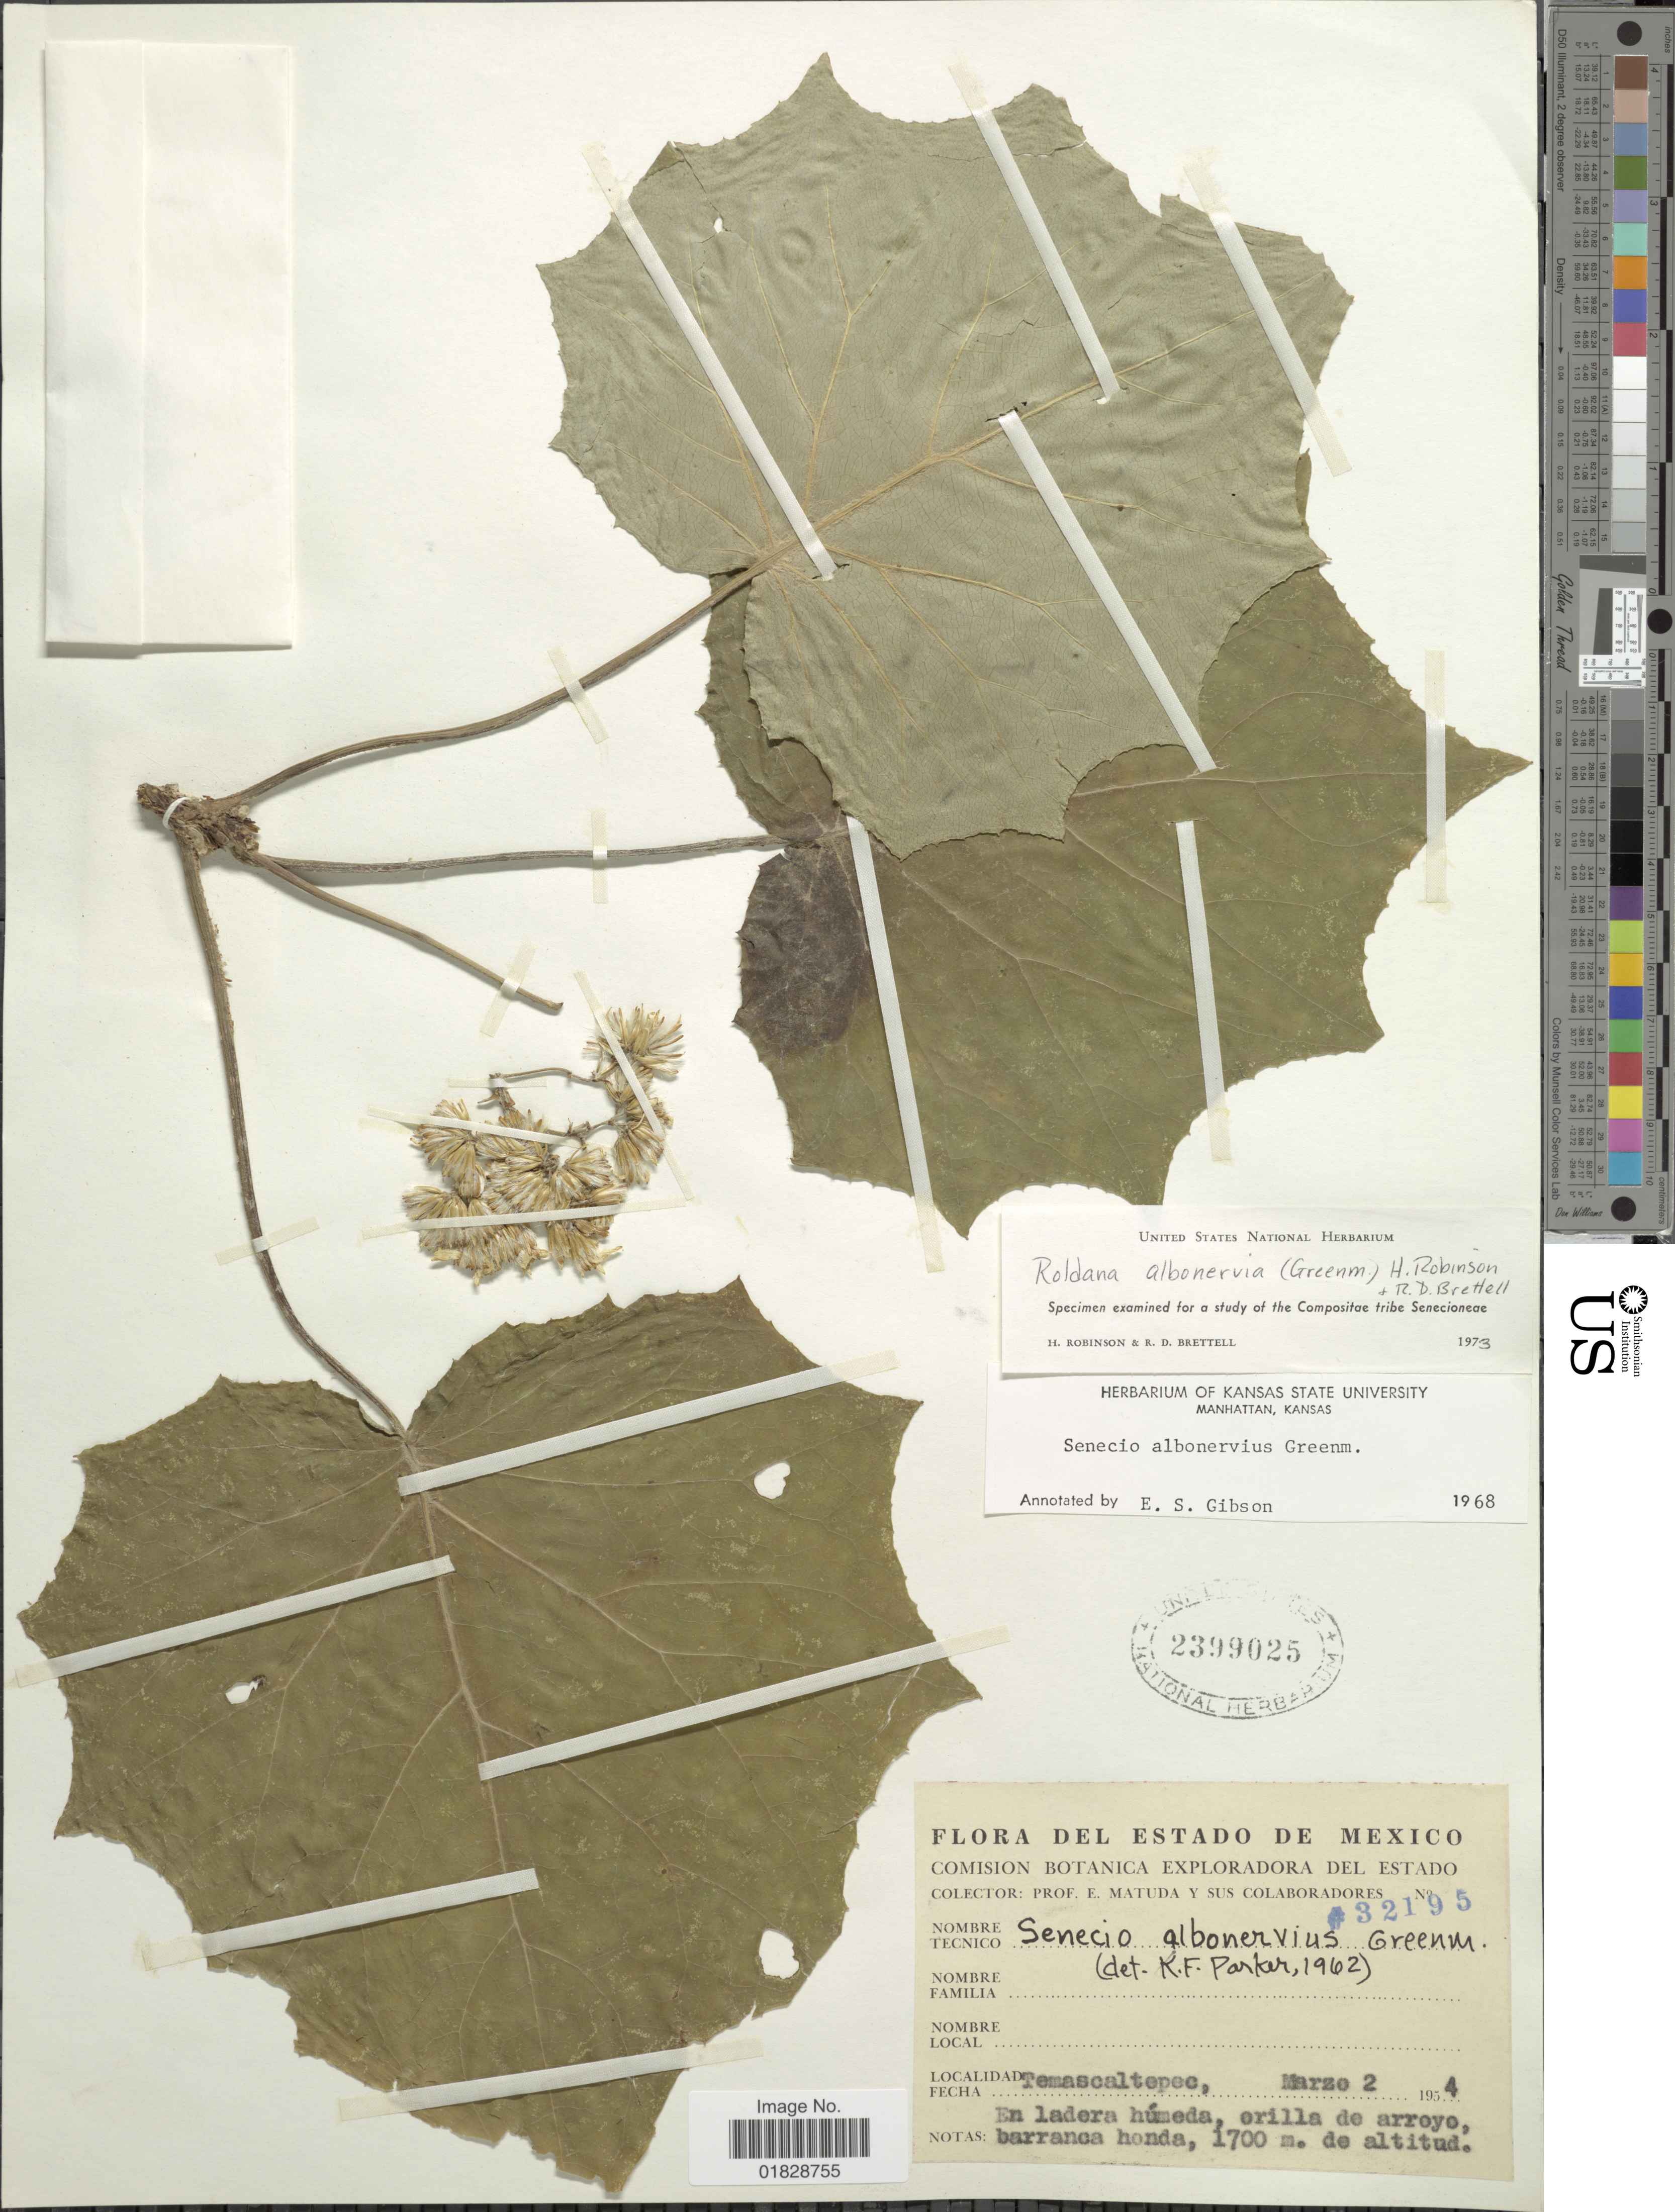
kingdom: Plantae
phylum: Tracheophyta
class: Magnoliopsida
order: Asterales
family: Asteraceae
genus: Roldana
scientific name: Roldana albonervia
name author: (Greenm.) H. Rob. & Brettell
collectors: E. Matuda & et al.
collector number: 32195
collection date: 1954-03-02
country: Mexico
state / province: México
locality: Estado de Mexico. Temascaltepec.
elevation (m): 1700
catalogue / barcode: US 2399025